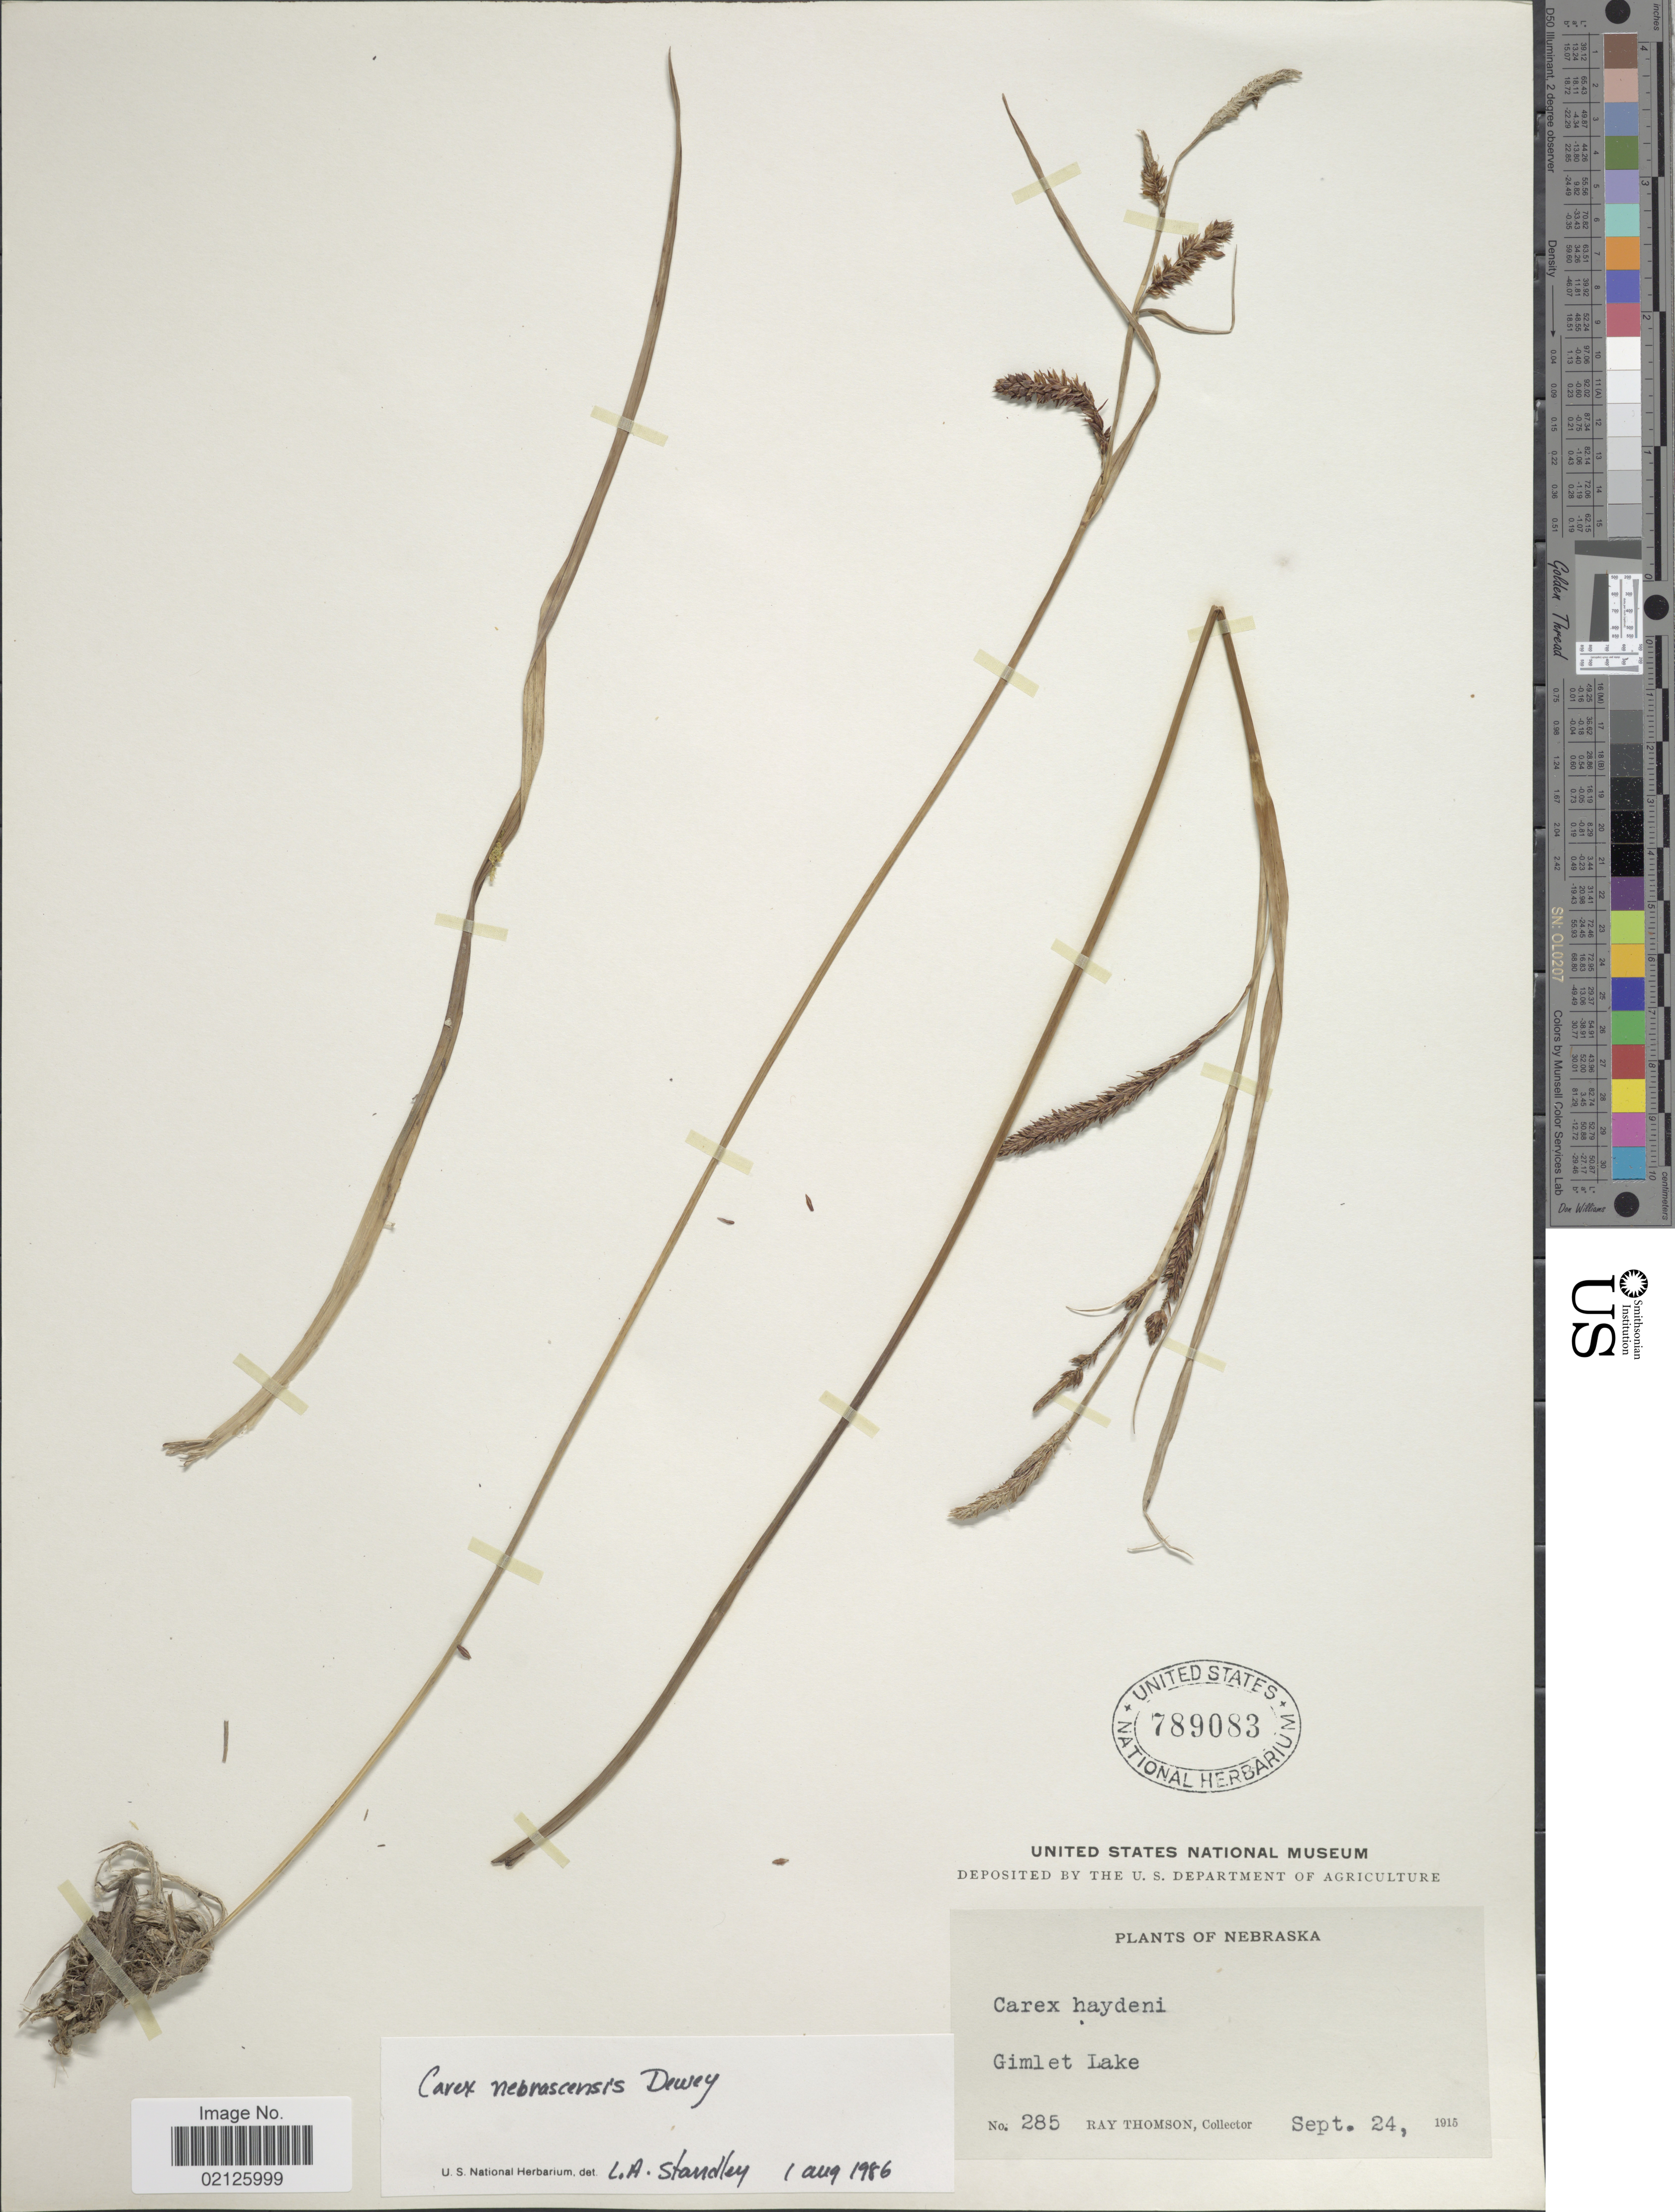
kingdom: Plantae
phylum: Tracheophyta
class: Liliopsida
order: Poales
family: Cyperaceae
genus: Carex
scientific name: Carex nebrascensis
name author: Dewey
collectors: R. Thomson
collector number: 285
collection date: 1915-09-24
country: United States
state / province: Nebraska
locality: Gimlet Lake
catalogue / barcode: US 789083